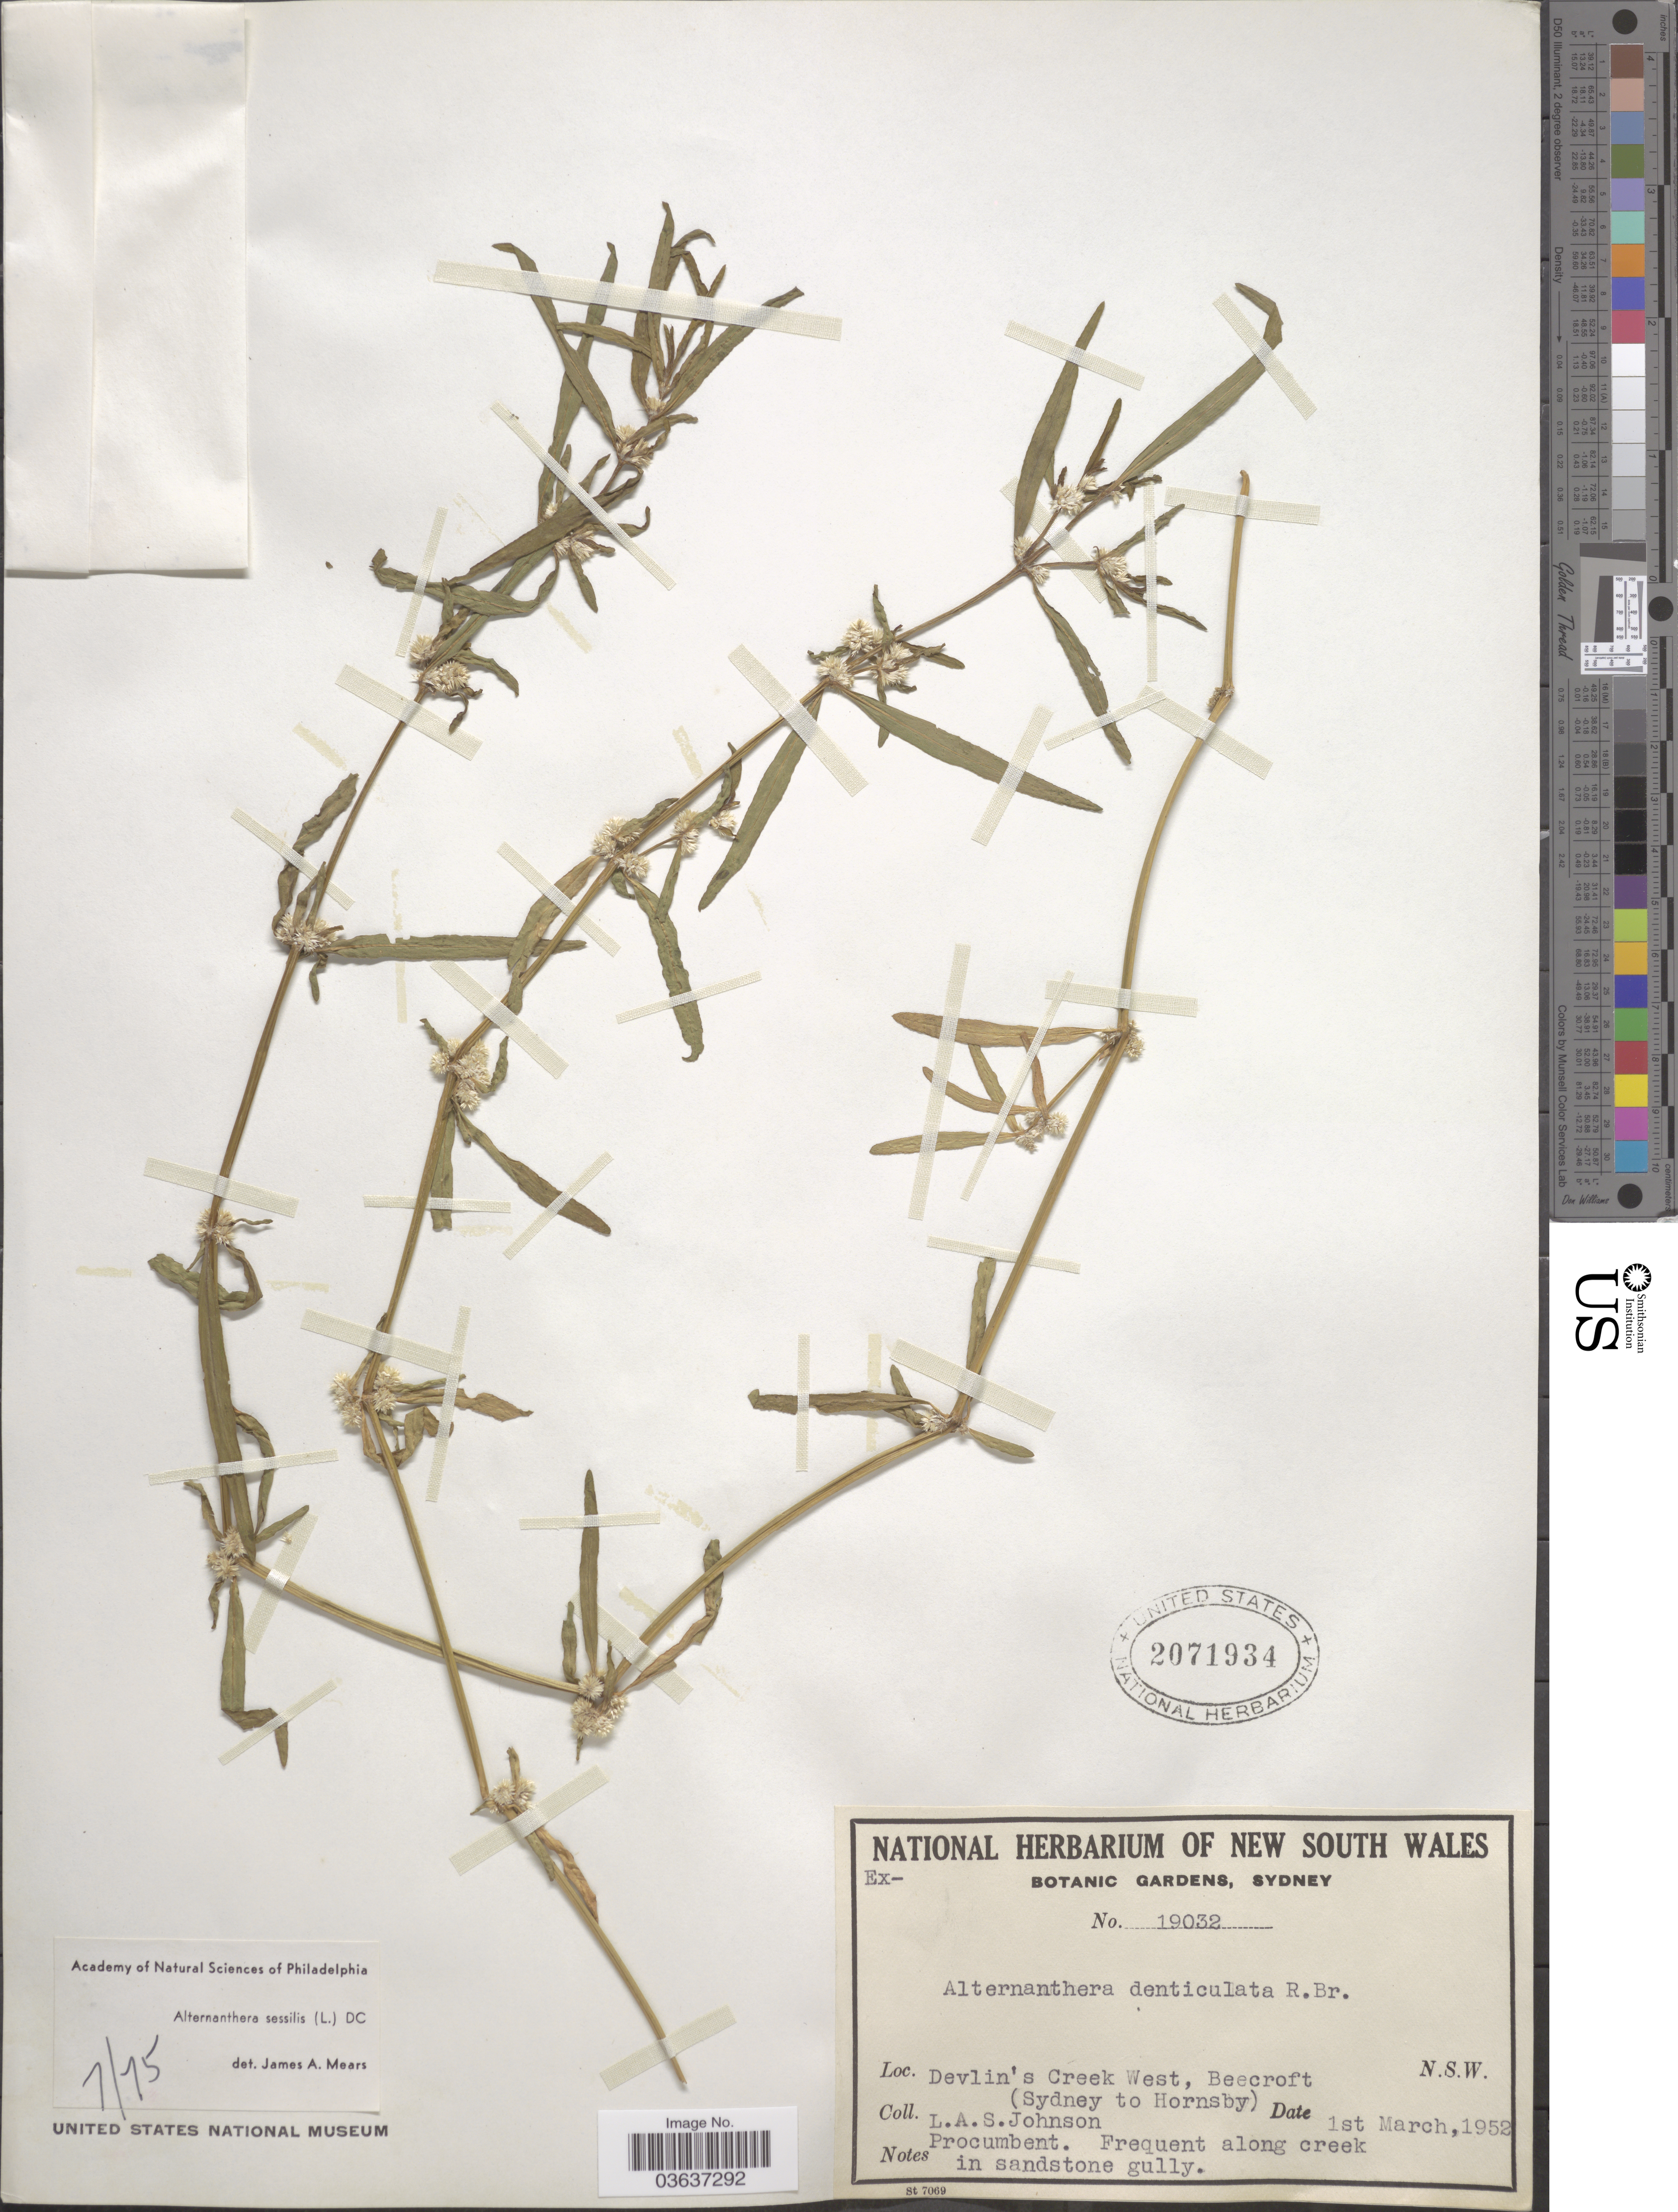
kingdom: Plantae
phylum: Tracheophyta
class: Magnoliopsida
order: Caryophyllales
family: Amaranthaceae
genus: Alternanthera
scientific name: Alternanthera sessilis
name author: (L.) DC.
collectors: L. A. S. Johnson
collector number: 19032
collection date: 1952-03-01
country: Australia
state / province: New South Wales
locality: Devlin's Creek West, Beecroft (Sydney to Hornsby).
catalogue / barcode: US 2071934